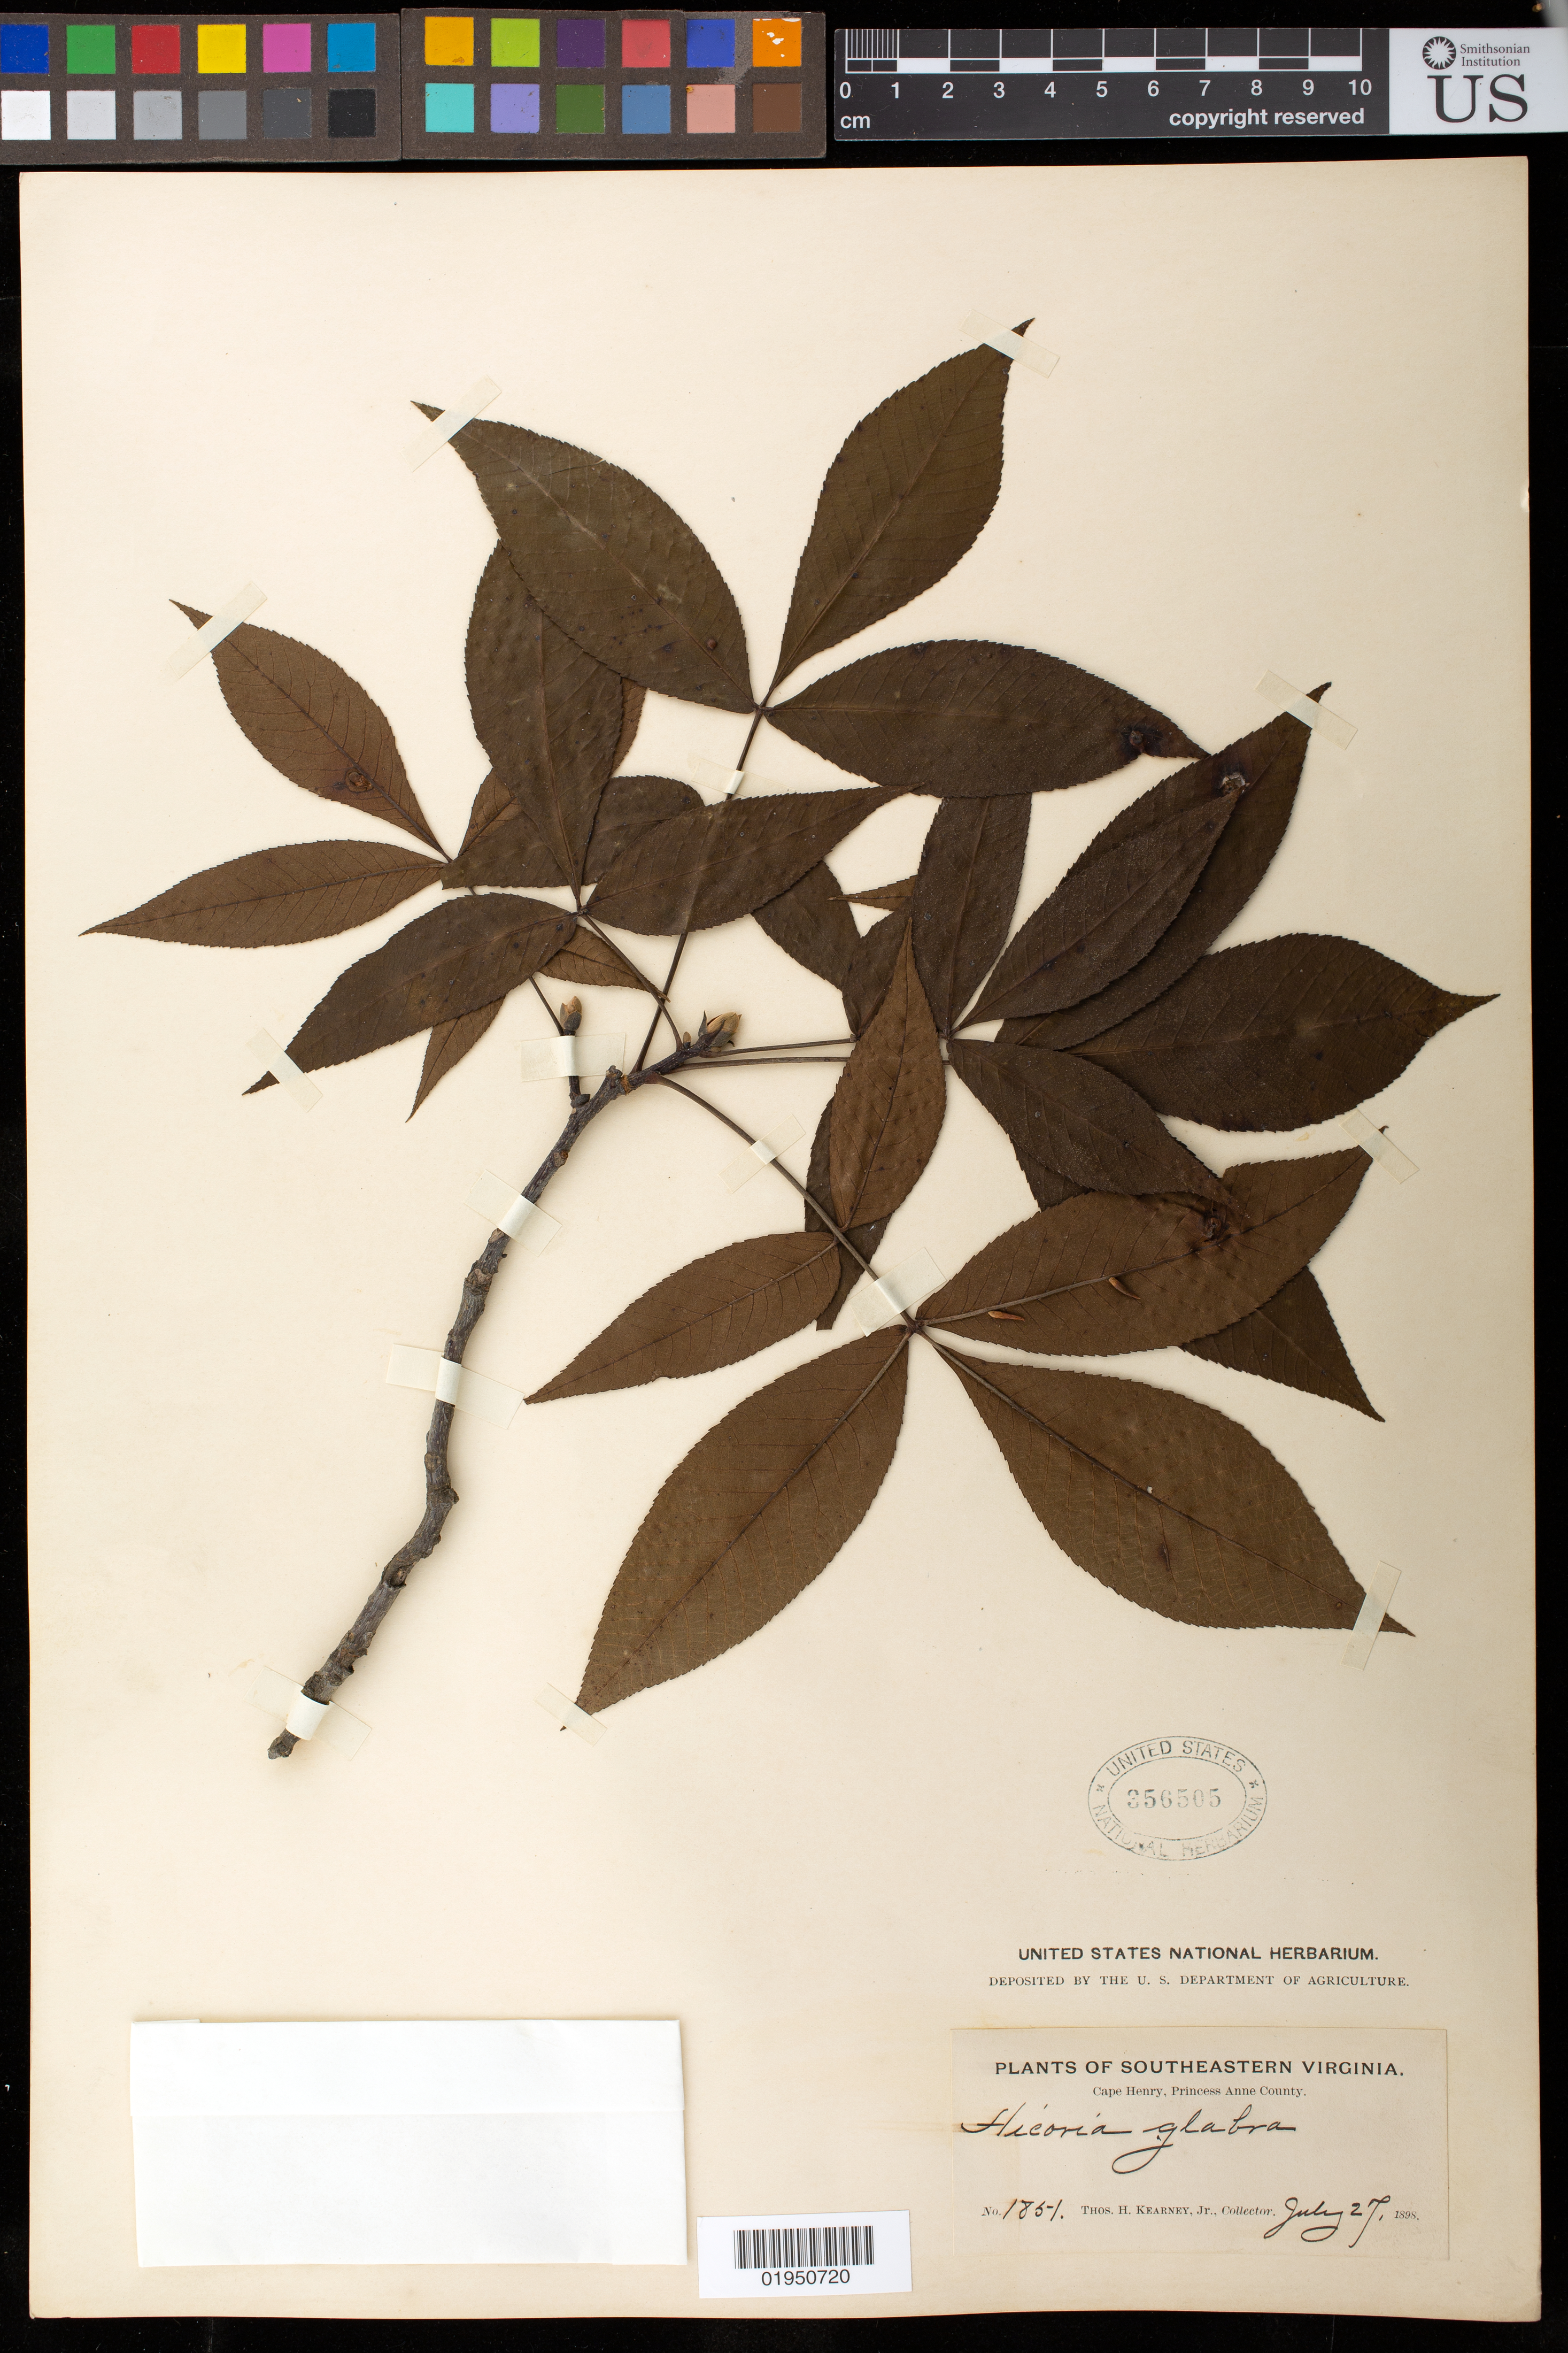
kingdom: Plantae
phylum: Tracheophyta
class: Magnoliopsida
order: Fagales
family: Juglandaceae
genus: Carya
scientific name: Carya glabra var. glabra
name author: (Mill.) Sweet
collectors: T. H. Kearney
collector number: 1851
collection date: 1898-07-27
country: United States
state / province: Virginia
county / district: City of Virginia Beach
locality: Cape Henry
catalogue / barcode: US 356505